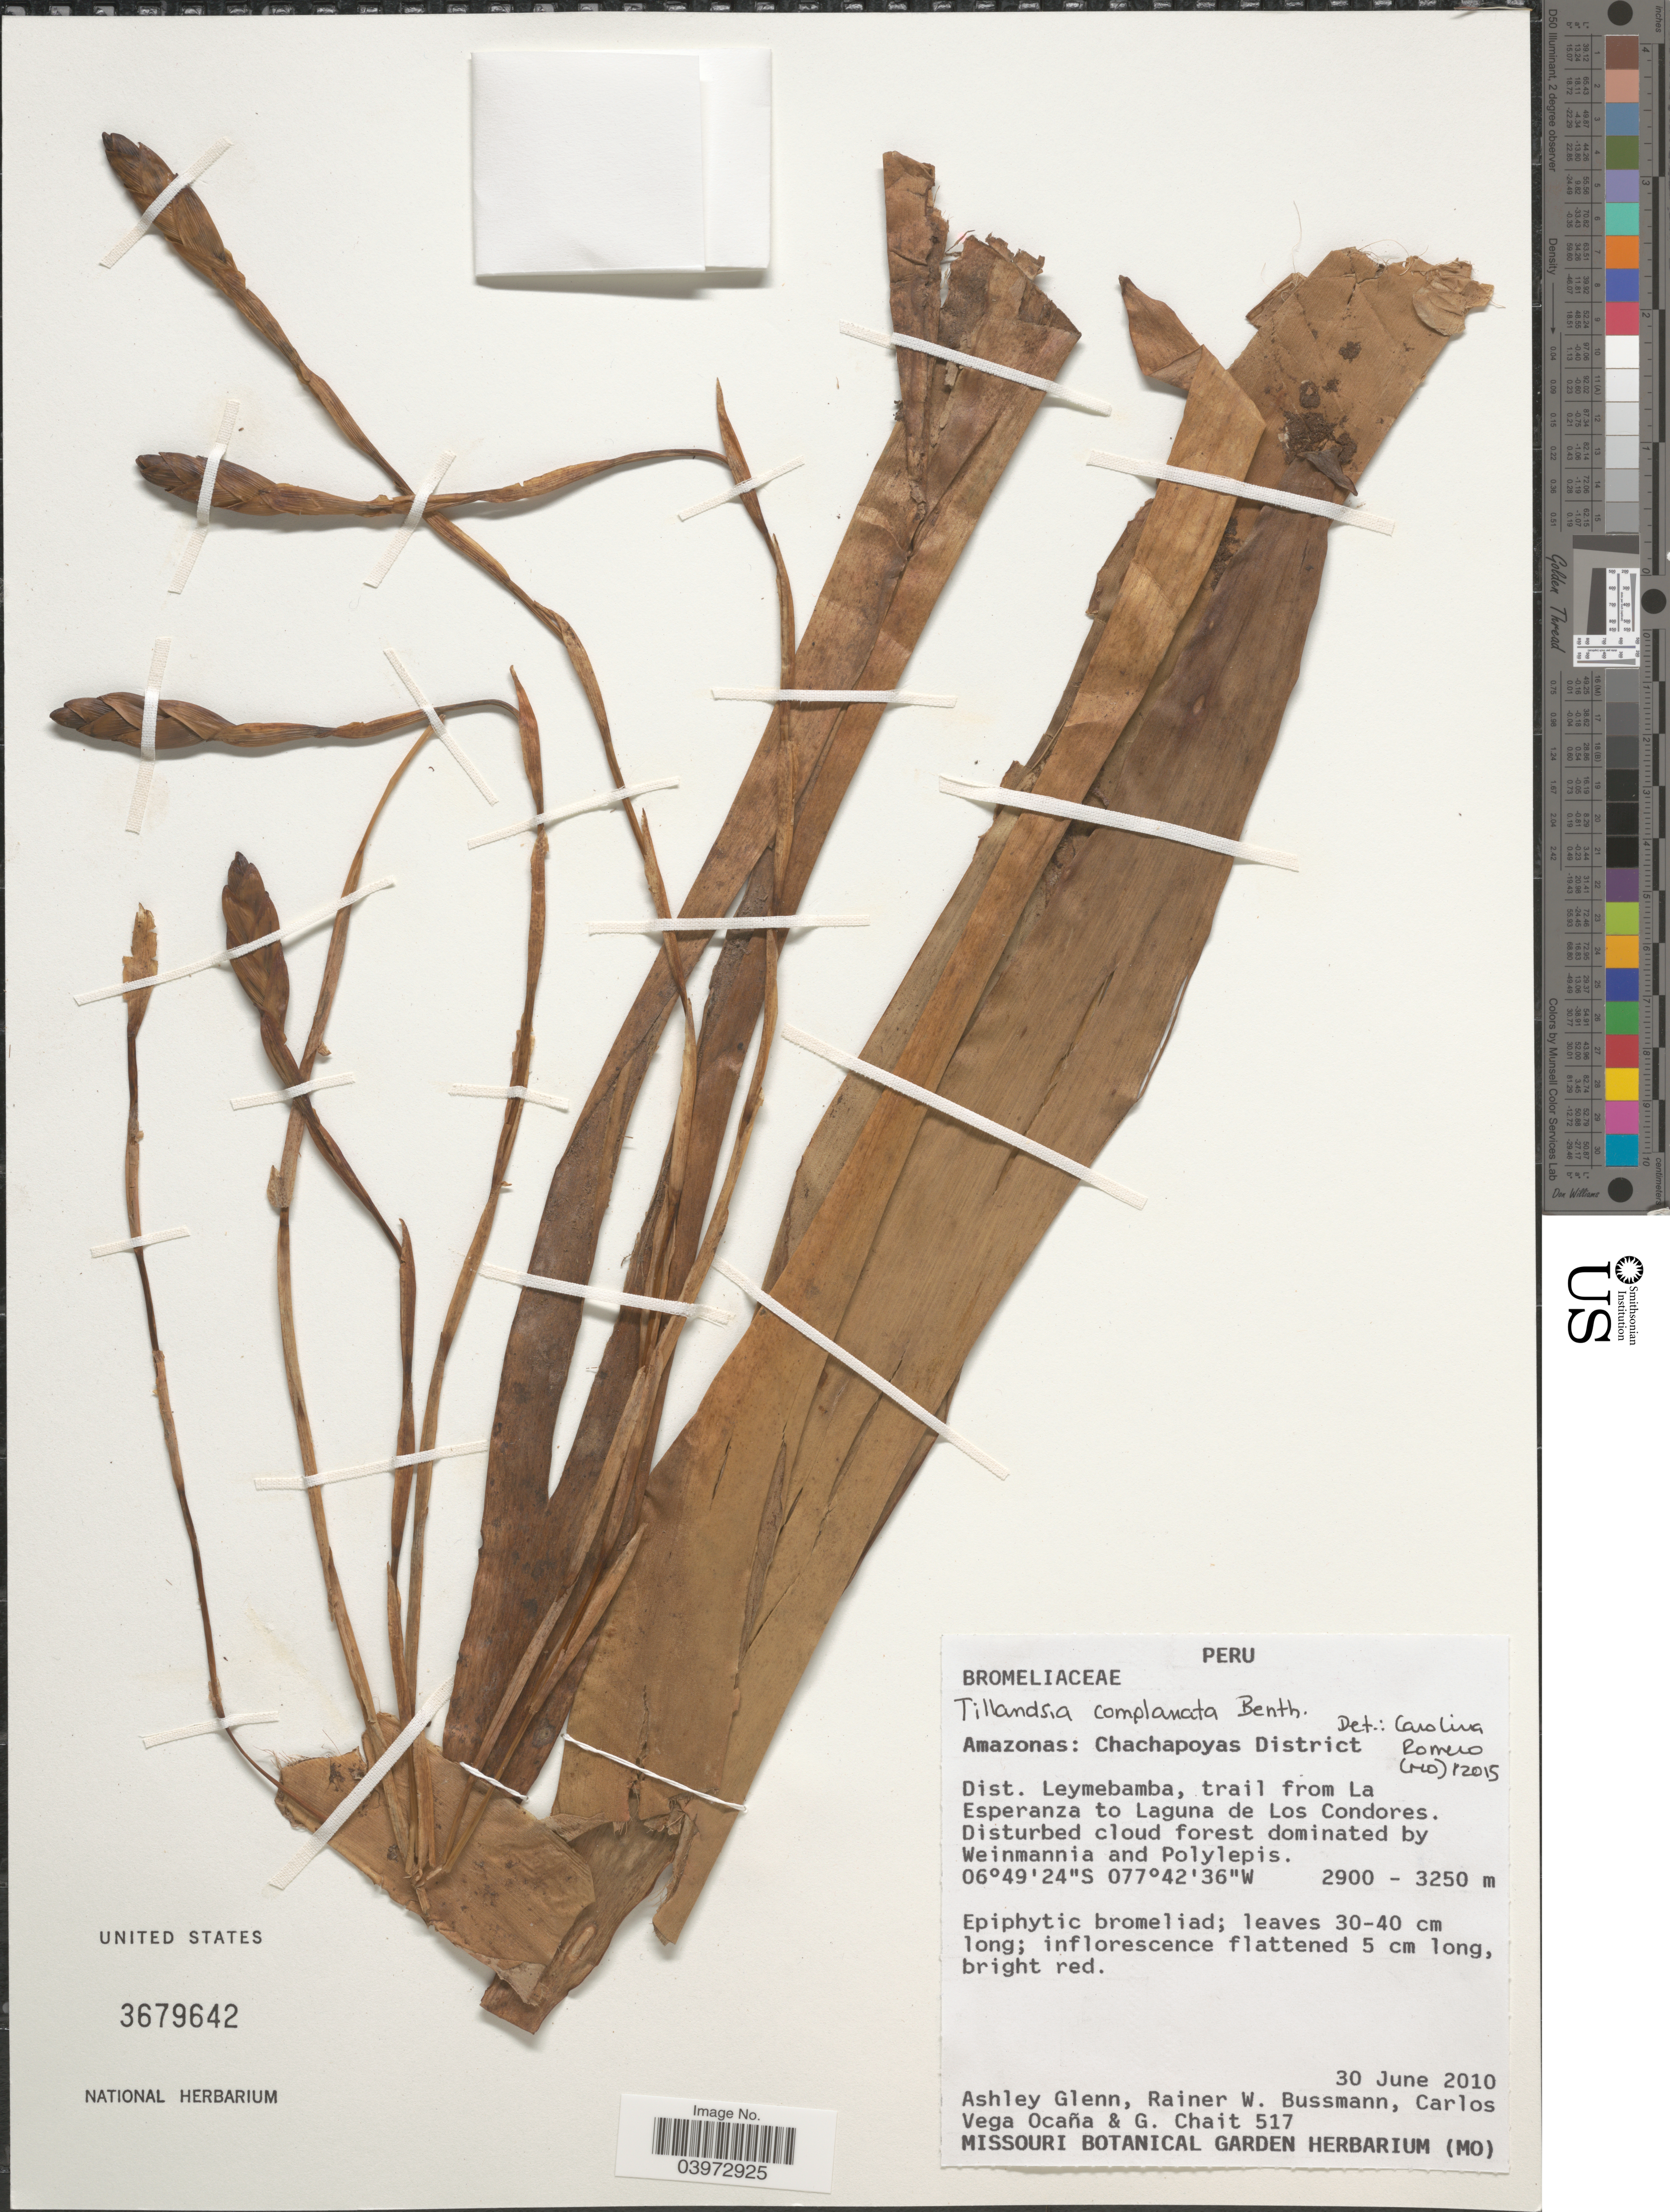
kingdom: Plantae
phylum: Tracheophyta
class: Liliopsida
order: Poales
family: Bromeliaceae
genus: Tillandsia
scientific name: Tillandsia complanata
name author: Benth.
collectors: A. Glenn, R. W. Bussmann, C. Vega & G. Chait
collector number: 517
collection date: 2010-06-30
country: Peru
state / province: Amazonas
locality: Chachapoyas District. Dist. Leymebamba, trail from La Esperanza to Laguna de Los Condores.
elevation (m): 2900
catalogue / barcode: US 3679642